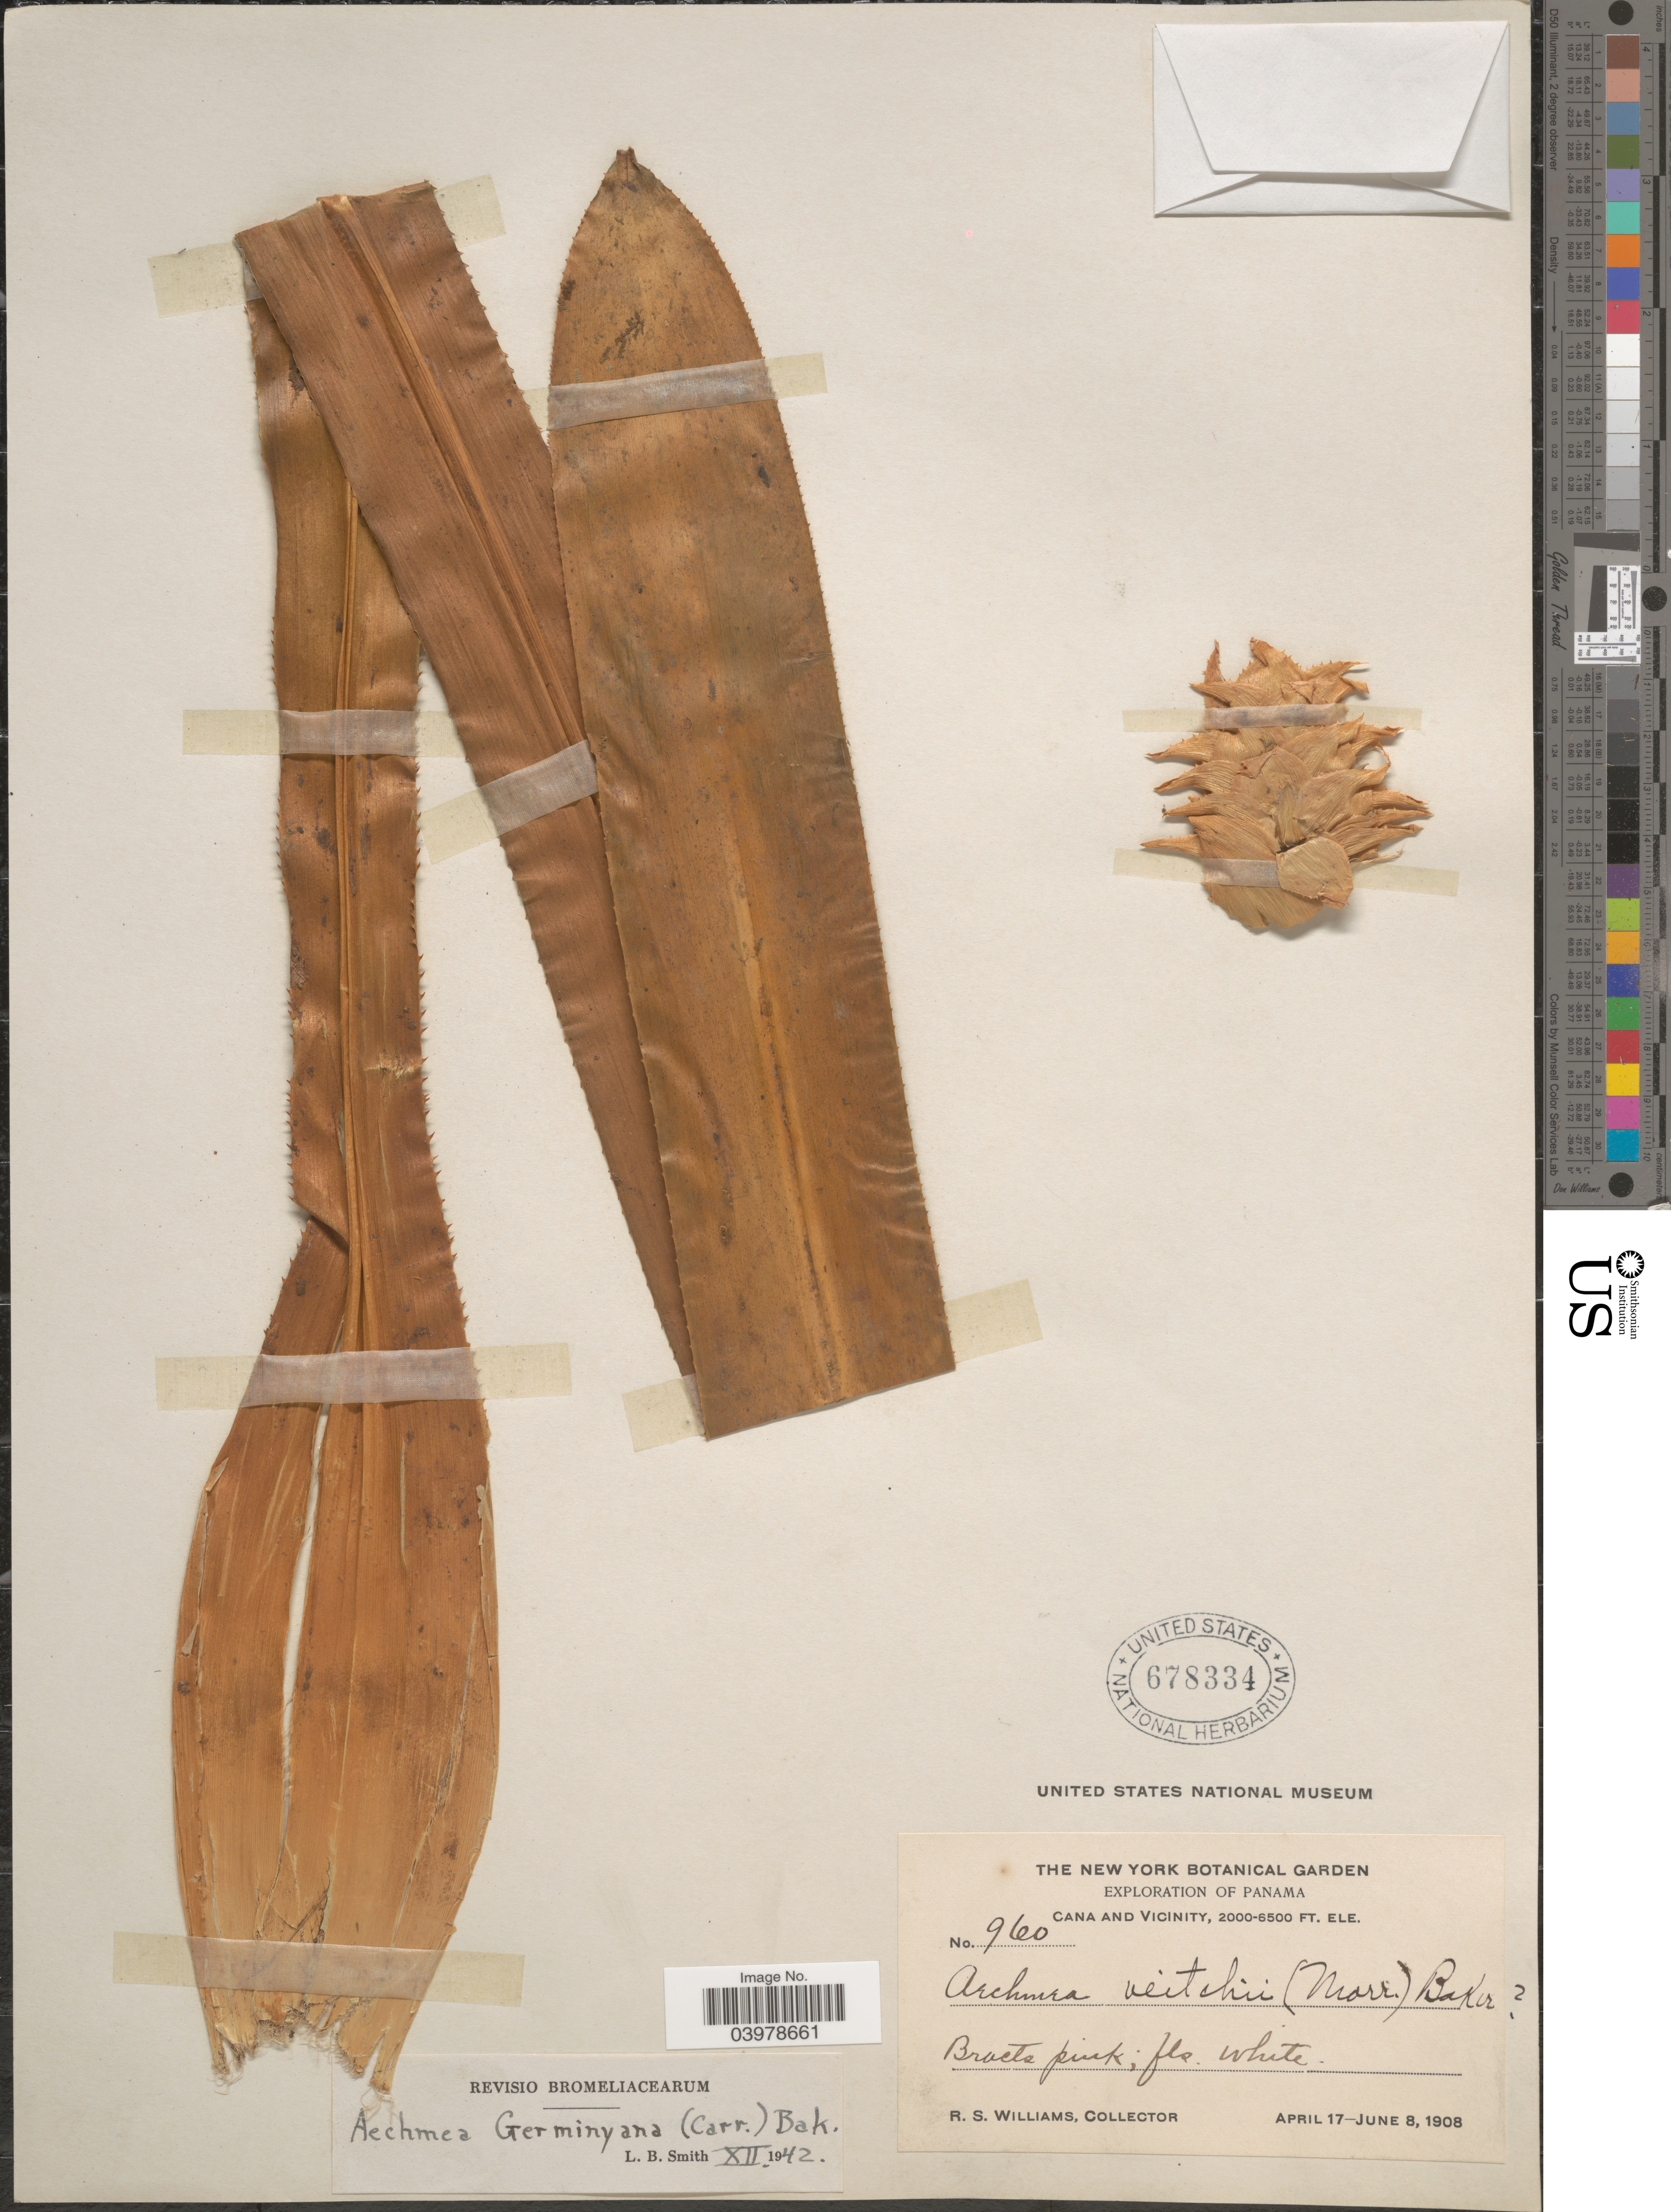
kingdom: Plantae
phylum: Tracheophyta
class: Liliopsida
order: Poales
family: Bromeliaceae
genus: Aechmea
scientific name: Aechmea germinyana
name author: (Carrière) Baker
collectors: R. S. Williams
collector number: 960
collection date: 1908-04-17/1908-06-08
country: Panama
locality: Cana and Vicinity.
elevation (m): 610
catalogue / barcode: US 678334